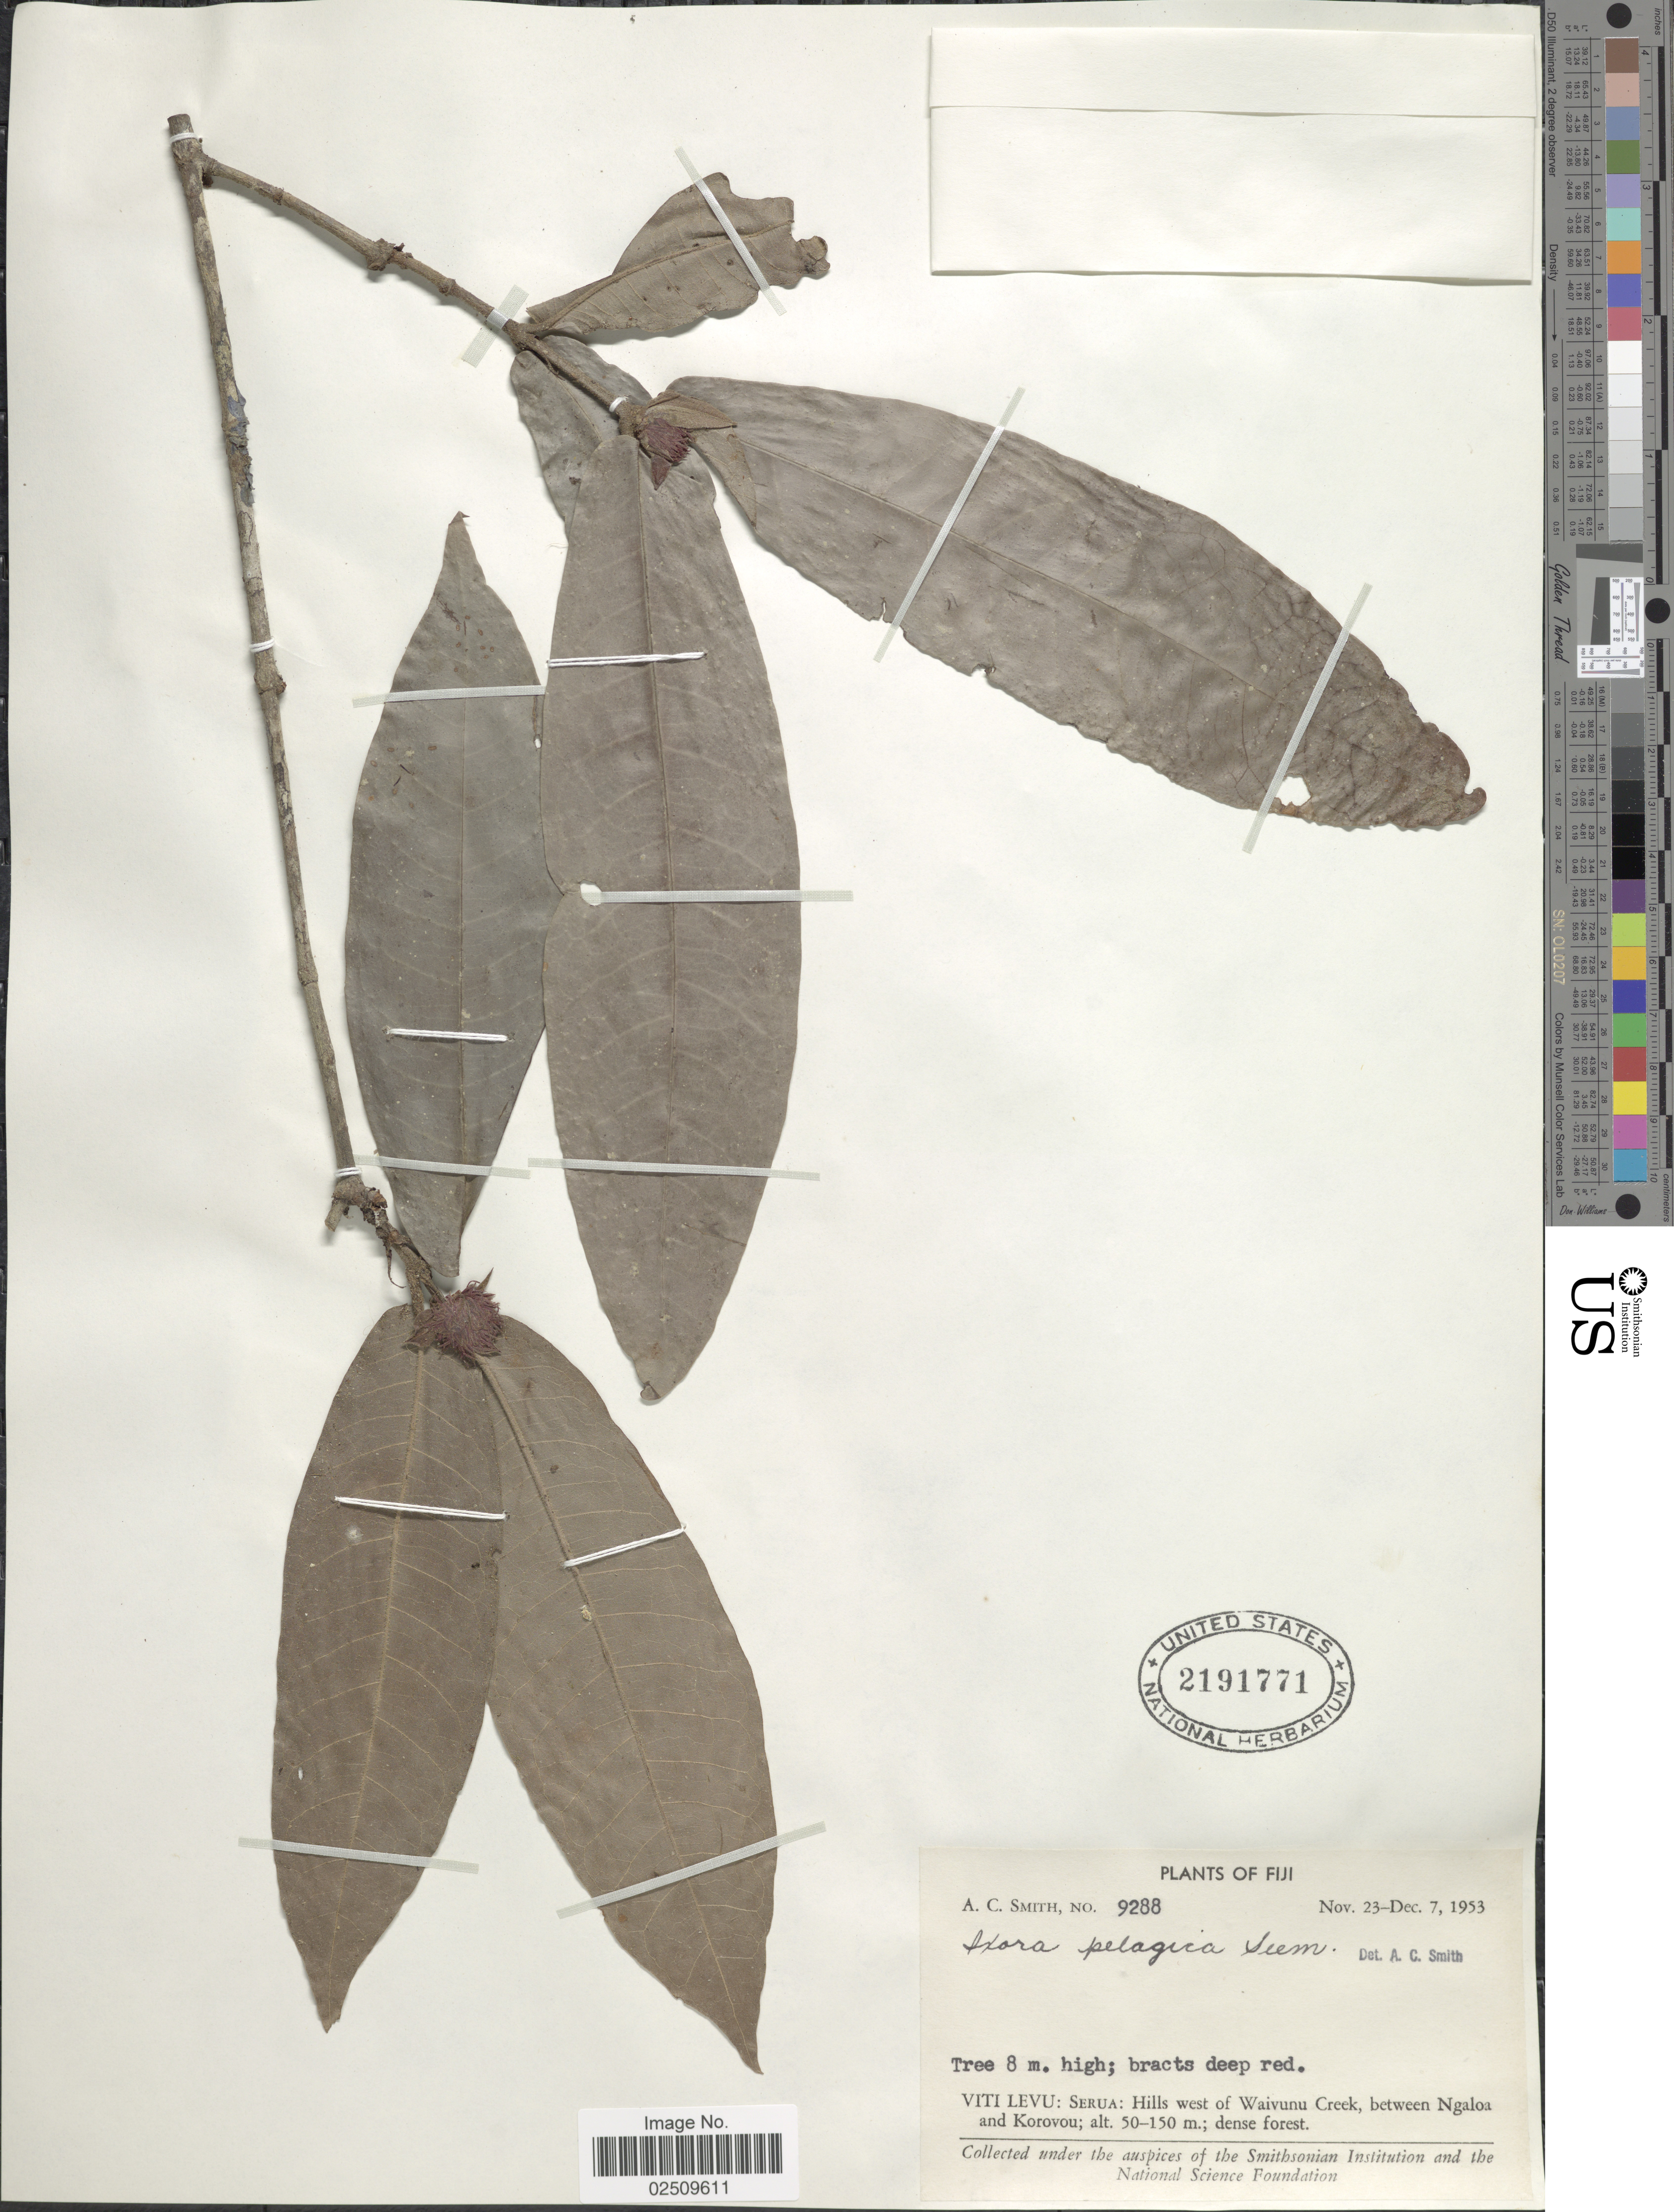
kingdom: Plantae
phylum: Tracheophyta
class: Magnoliopsida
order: Gentianales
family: Rubiaceae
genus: Ixora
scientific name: Ixora pelagia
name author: Seem.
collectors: A. C. Smith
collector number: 9288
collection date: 1953-11-23/1953-12-07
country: Fiji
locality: Viti Levu: Serua: Hills west of Waivunu Creek, between Ngaloa and Korovou; dense forest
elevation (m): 50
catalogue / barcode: US 2191771